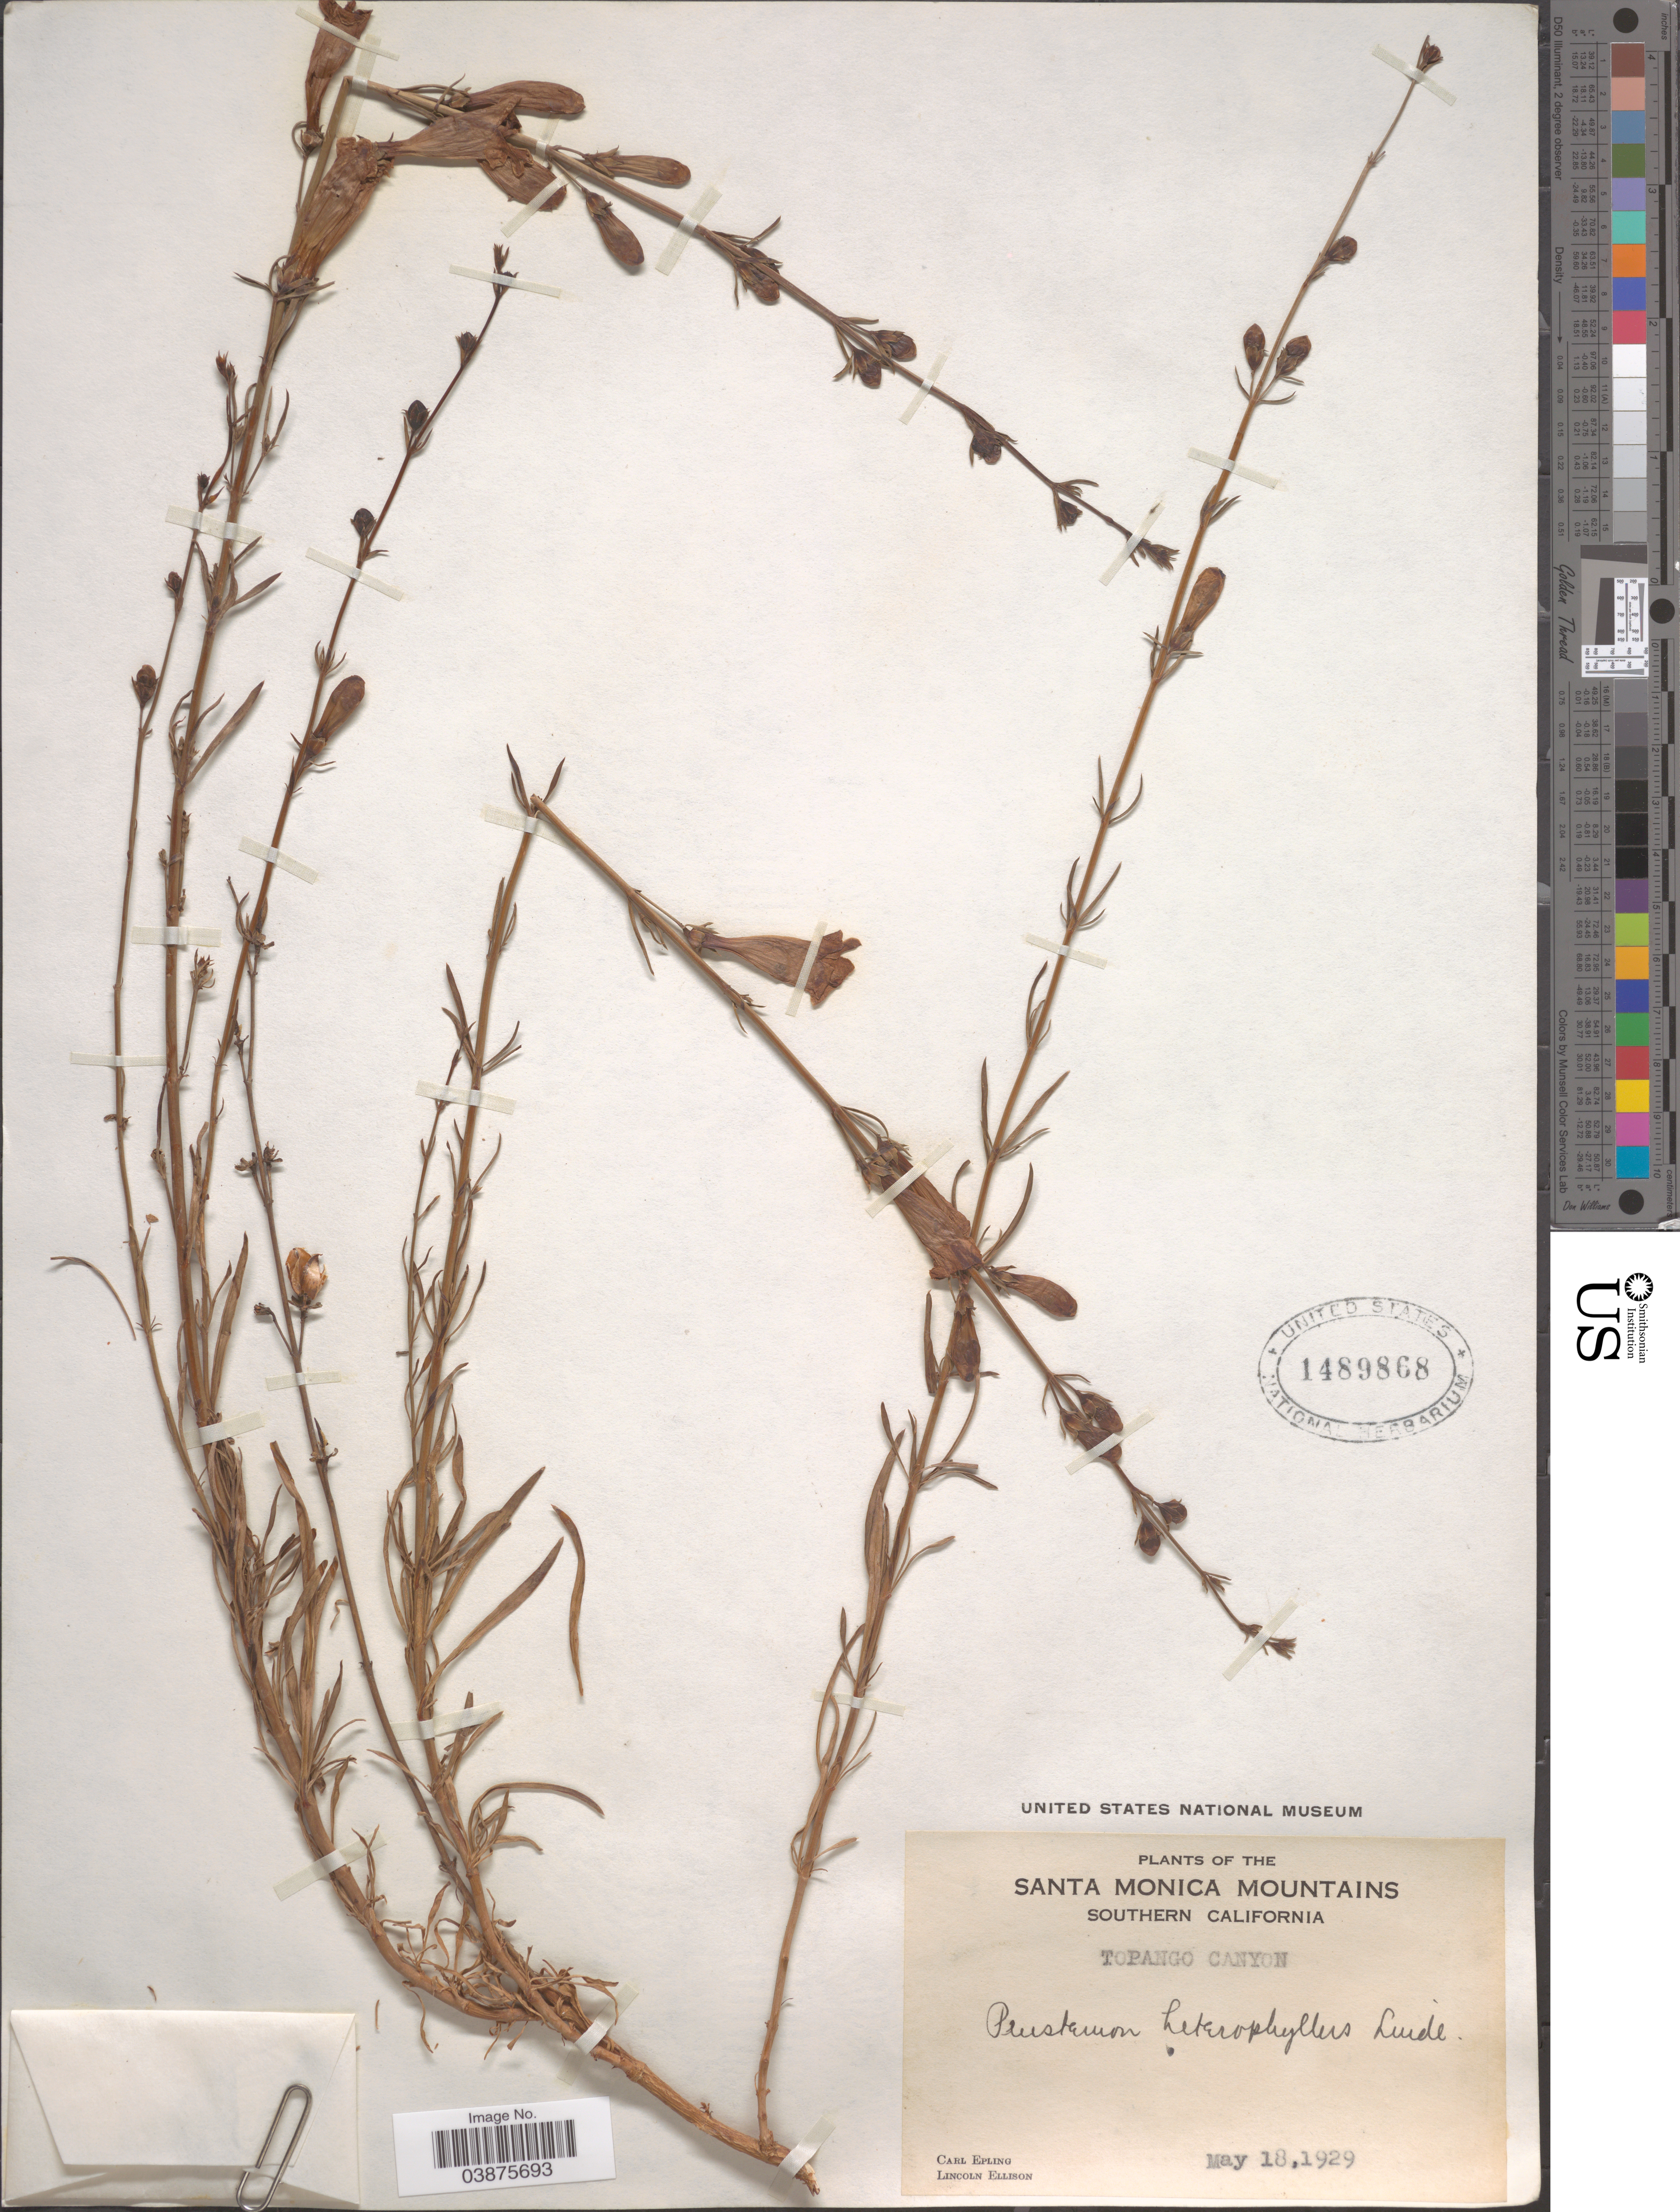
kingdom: Plantae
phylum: Tracheophyta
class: Magnoliopsida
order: Lamiales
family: Plantaginaceae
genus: Penstemon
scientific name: Penstemon heterophyllus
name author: Lindl.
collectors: C. C. Epling & L. Ellison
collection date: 1929-05-18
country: United States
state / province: California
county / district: Los Angeles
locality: Santa Monica Mountains. Southern California. Topango Canyon.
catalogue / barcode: US 1489868